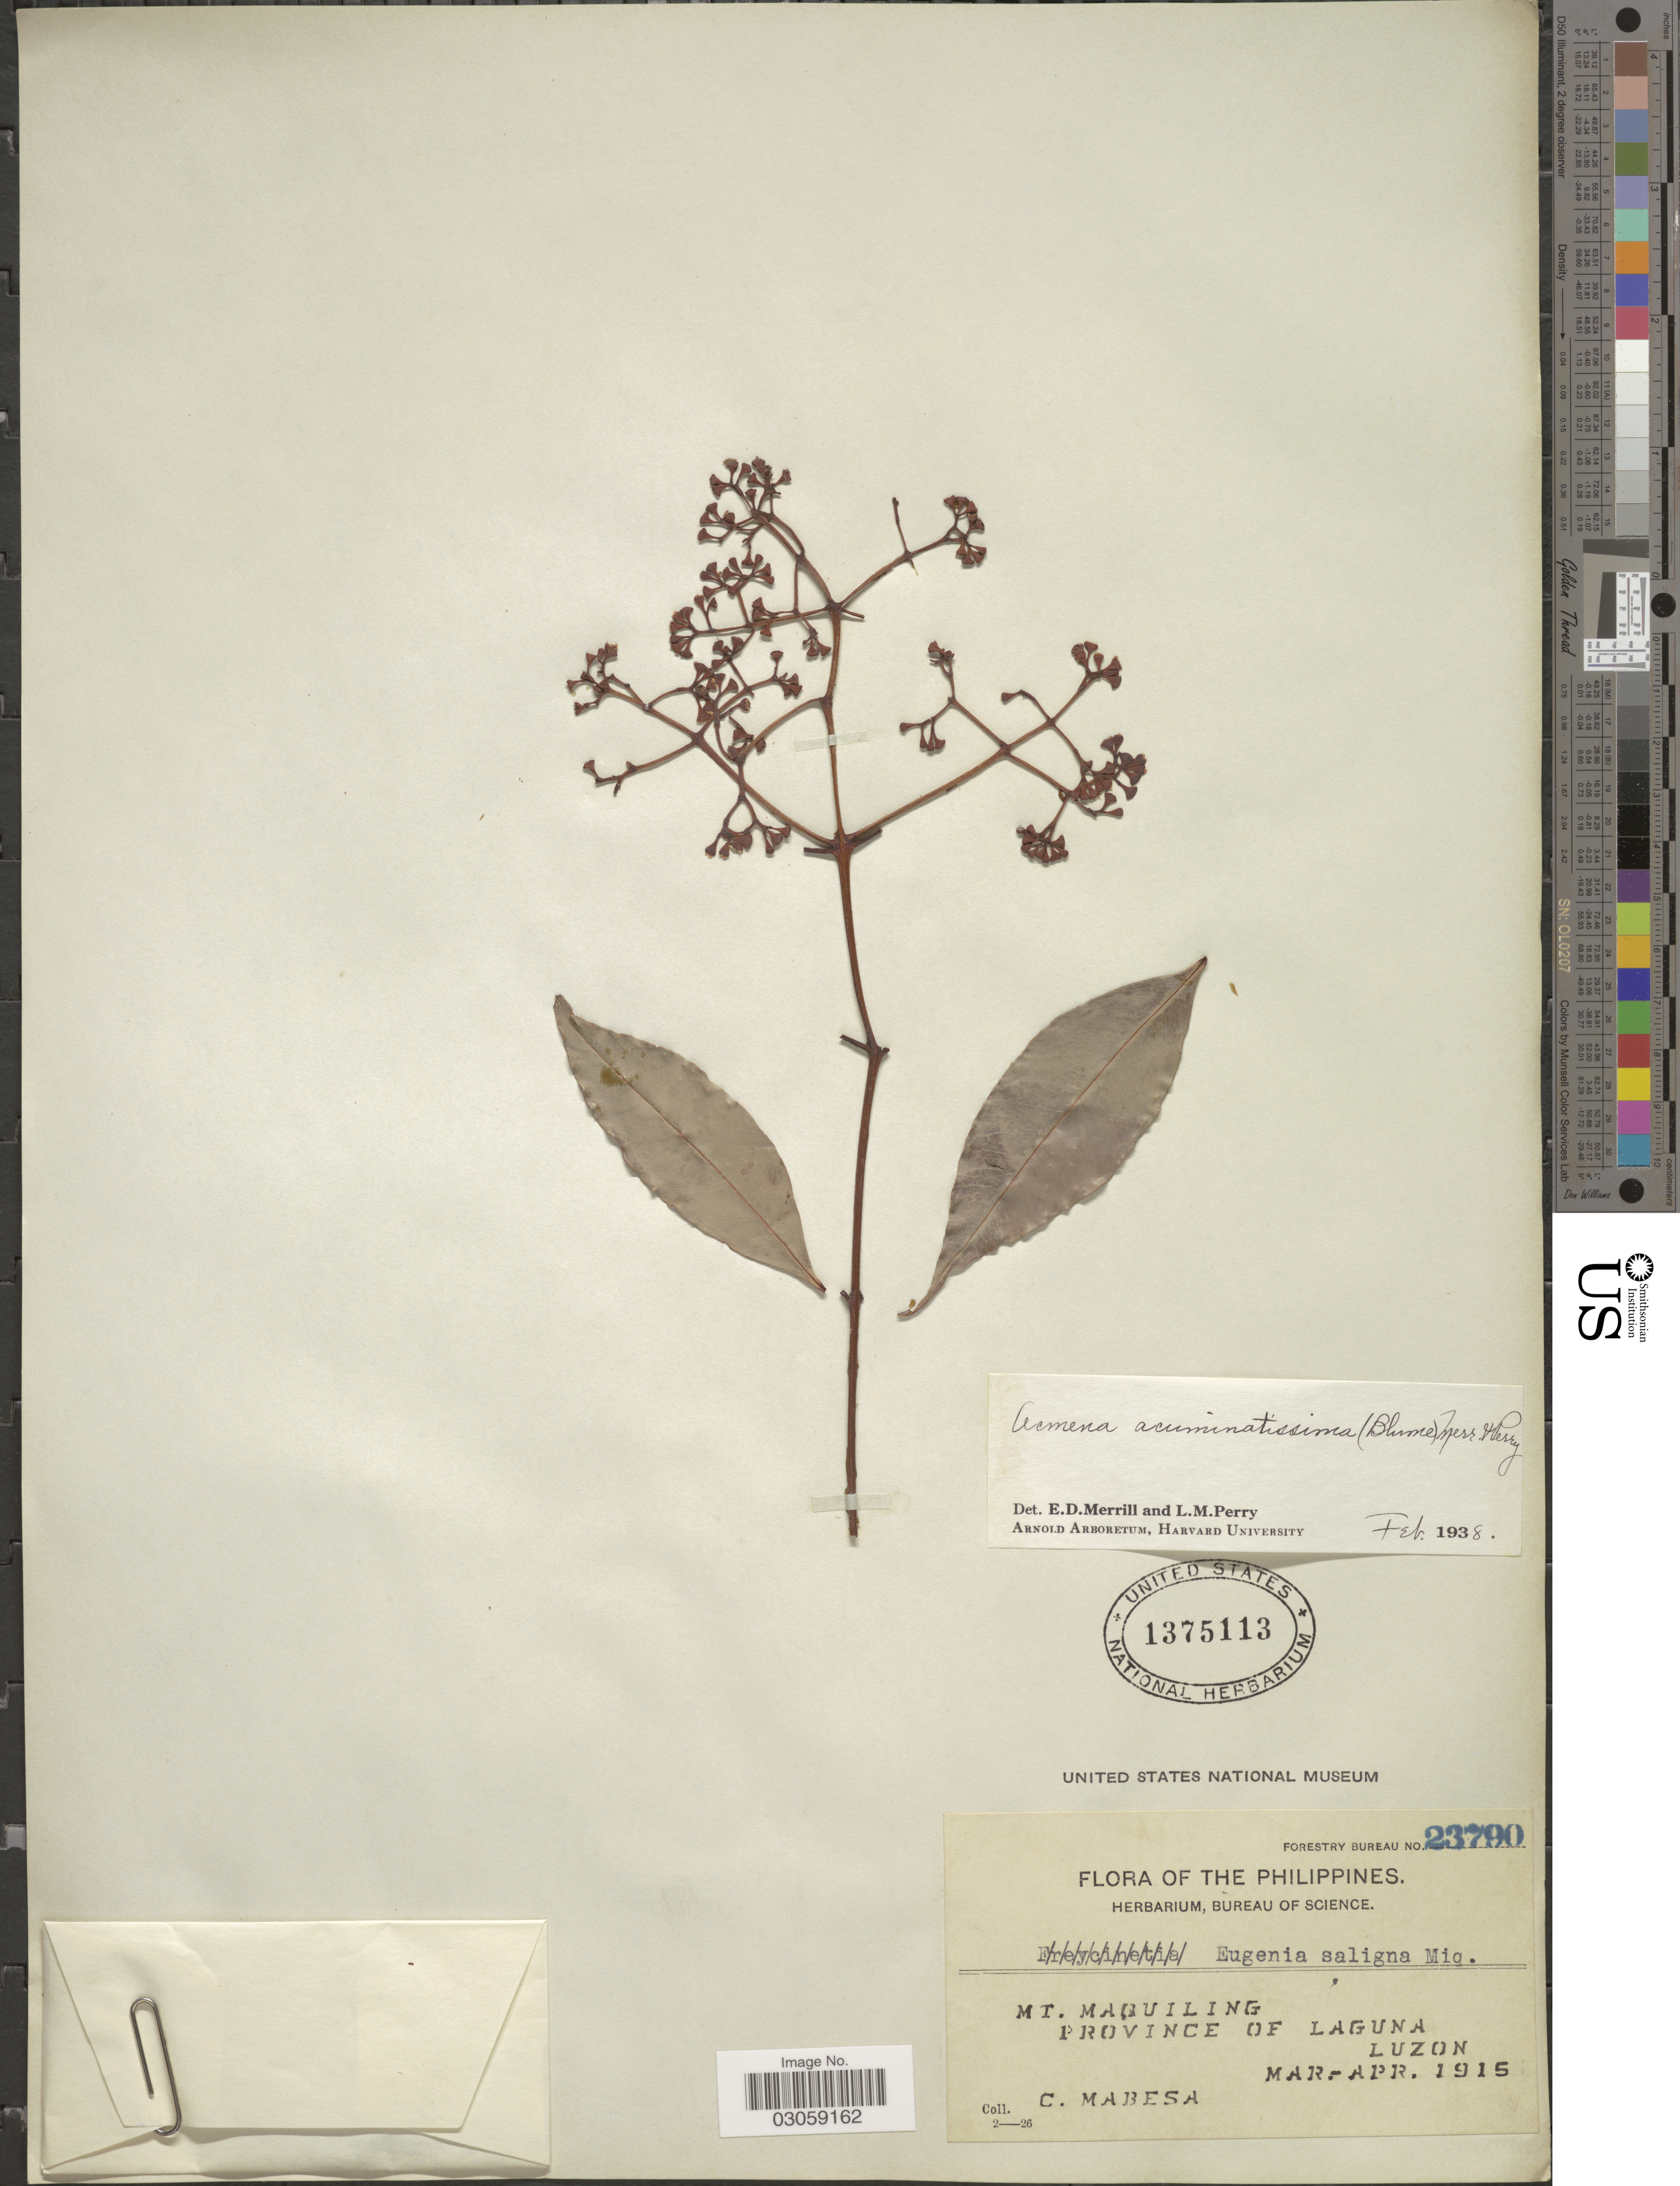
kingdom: Plantae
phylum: Tracheophyta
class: Magnoliopsida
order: Myrtales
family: Myrtaceae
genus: Syzygium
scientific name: Syzygium acuminatissimum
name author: (Blume) DC.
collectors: C. Mabesa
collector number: Forestry Bureau 23790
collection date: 1915-03/1915-04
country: Philippines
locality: Mt. Maquiling. Province of Laguna. Luzon.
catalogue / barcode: US 1375113